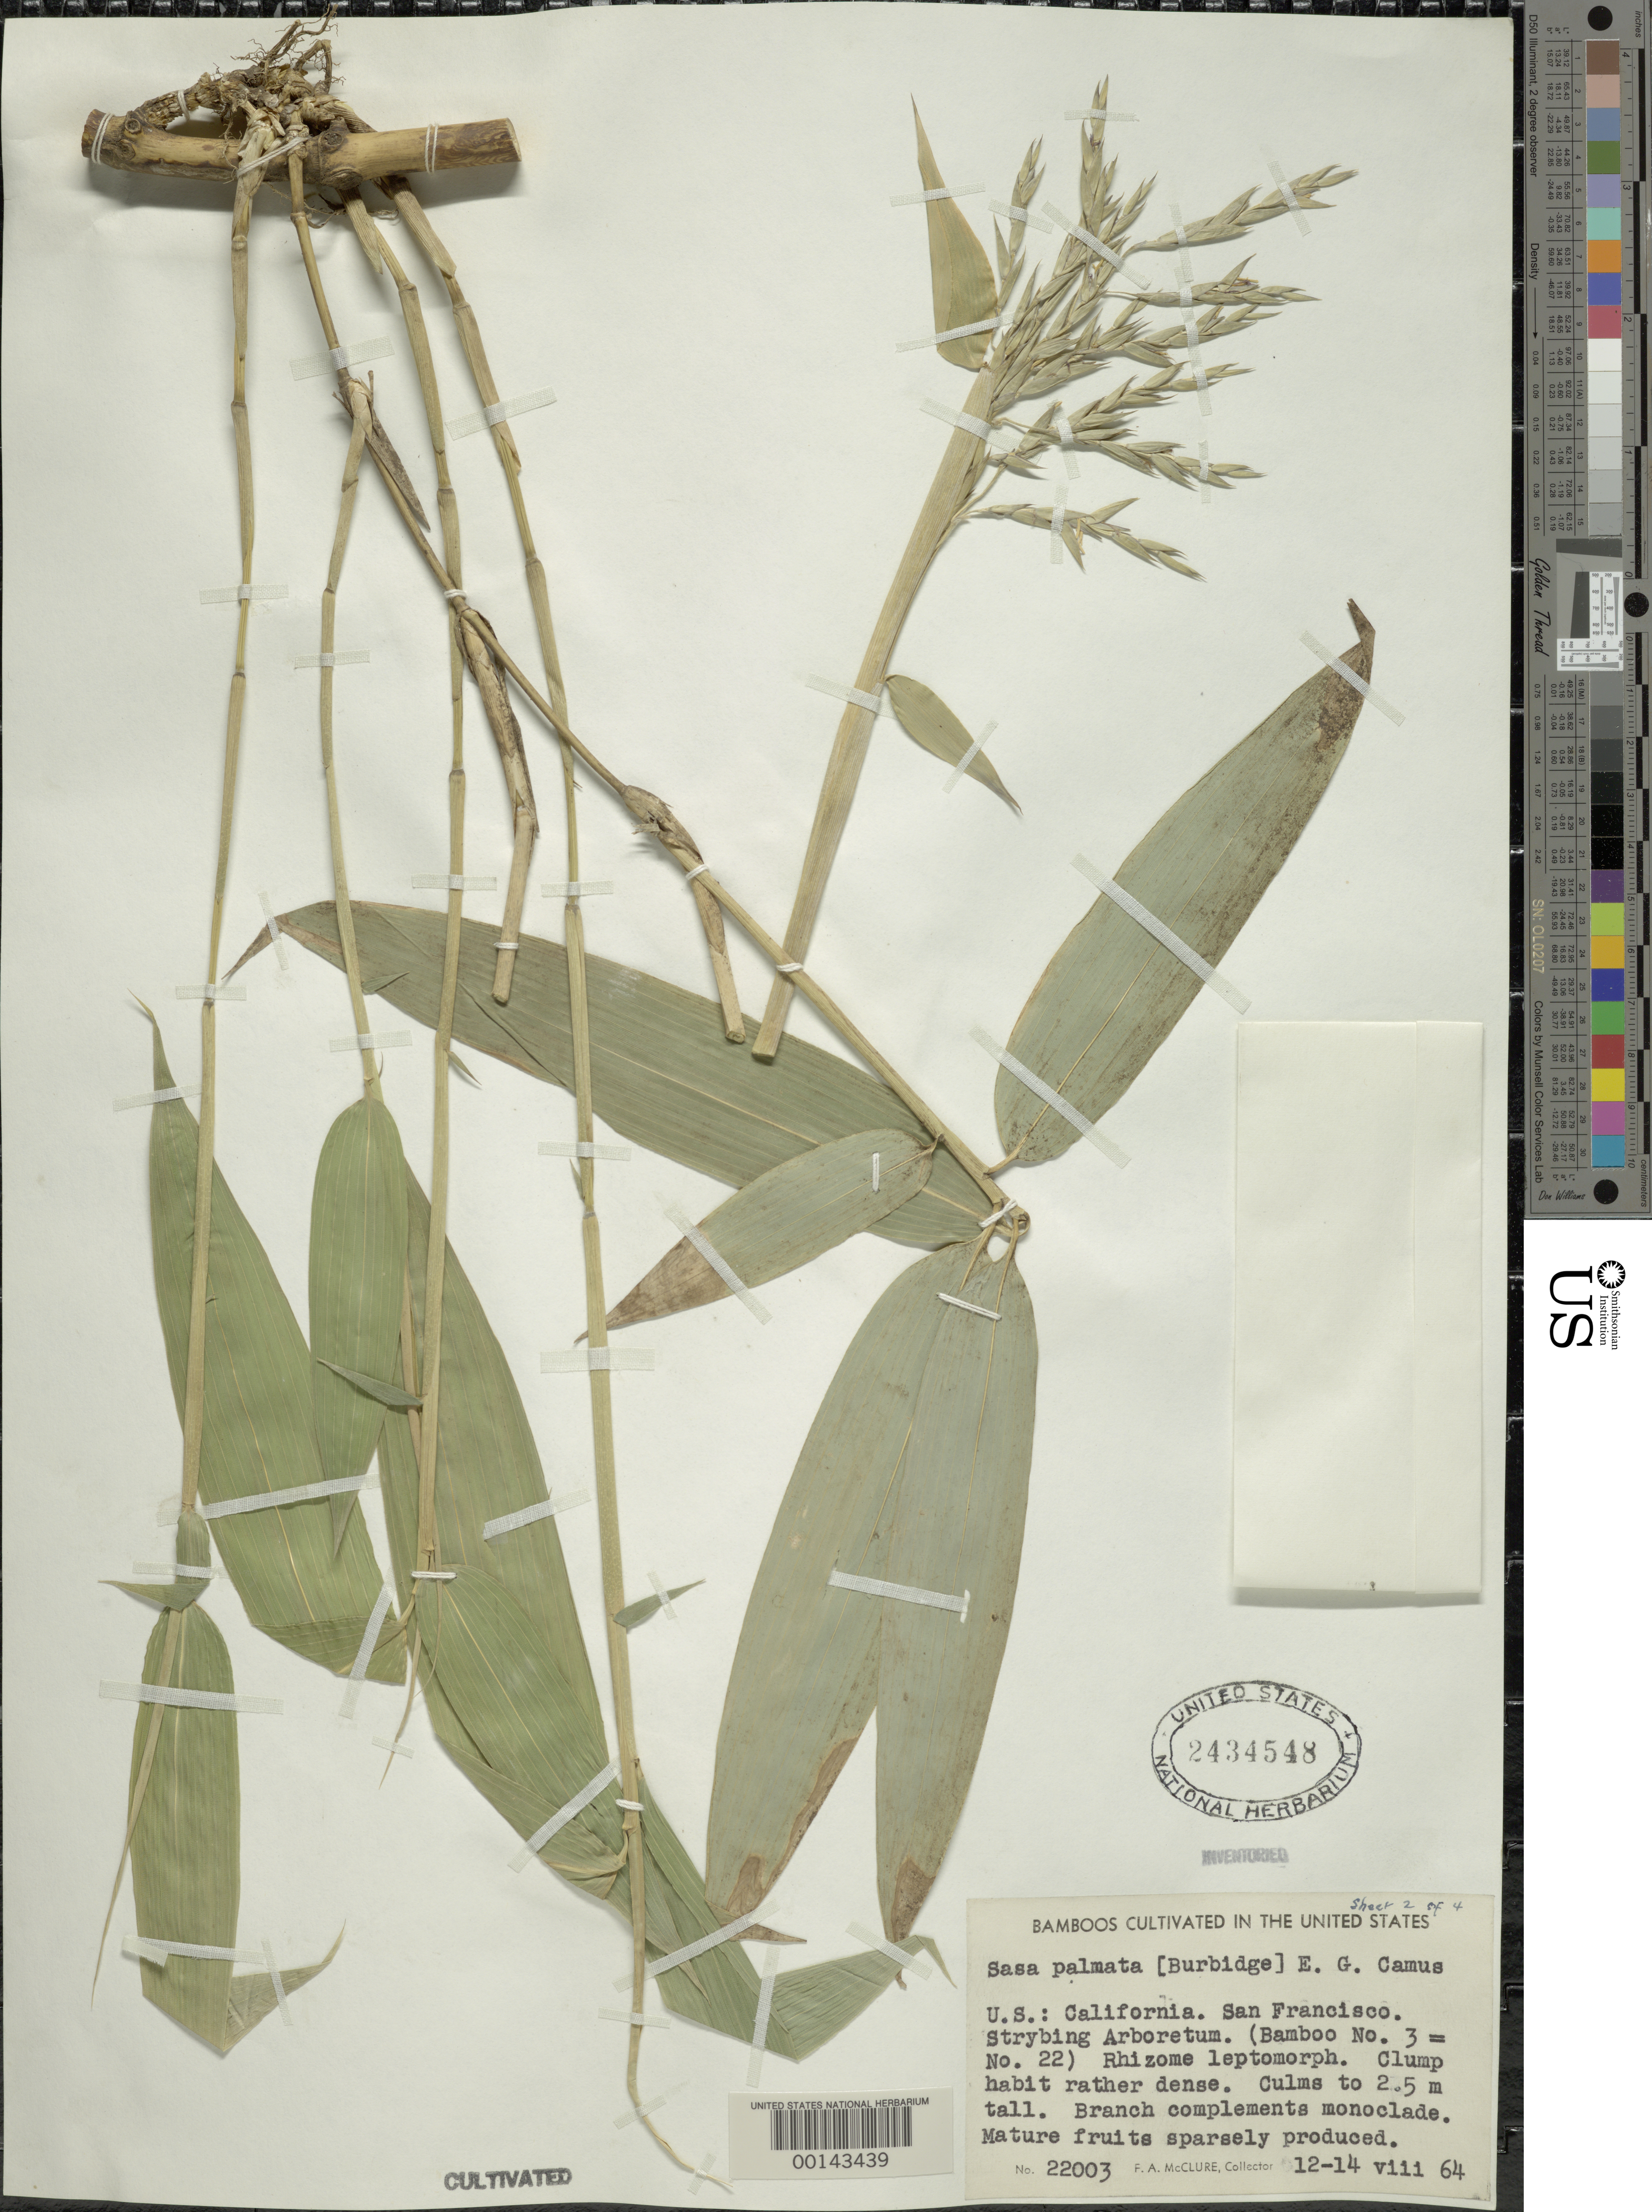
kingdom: Plantae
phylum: Tracheophyta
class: Liliopsida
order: Poales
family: Poaceae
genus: Sasa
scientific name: Sasa palmata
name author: (hort. ex Burb.) E.G. Camus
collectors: F. A. McClure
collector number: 22003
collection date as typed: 12 Aug 1964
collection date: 1964-08-12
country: United States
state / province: California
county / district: San Francisco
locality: San francisco, strybing arboretum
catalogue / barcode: US 2434548